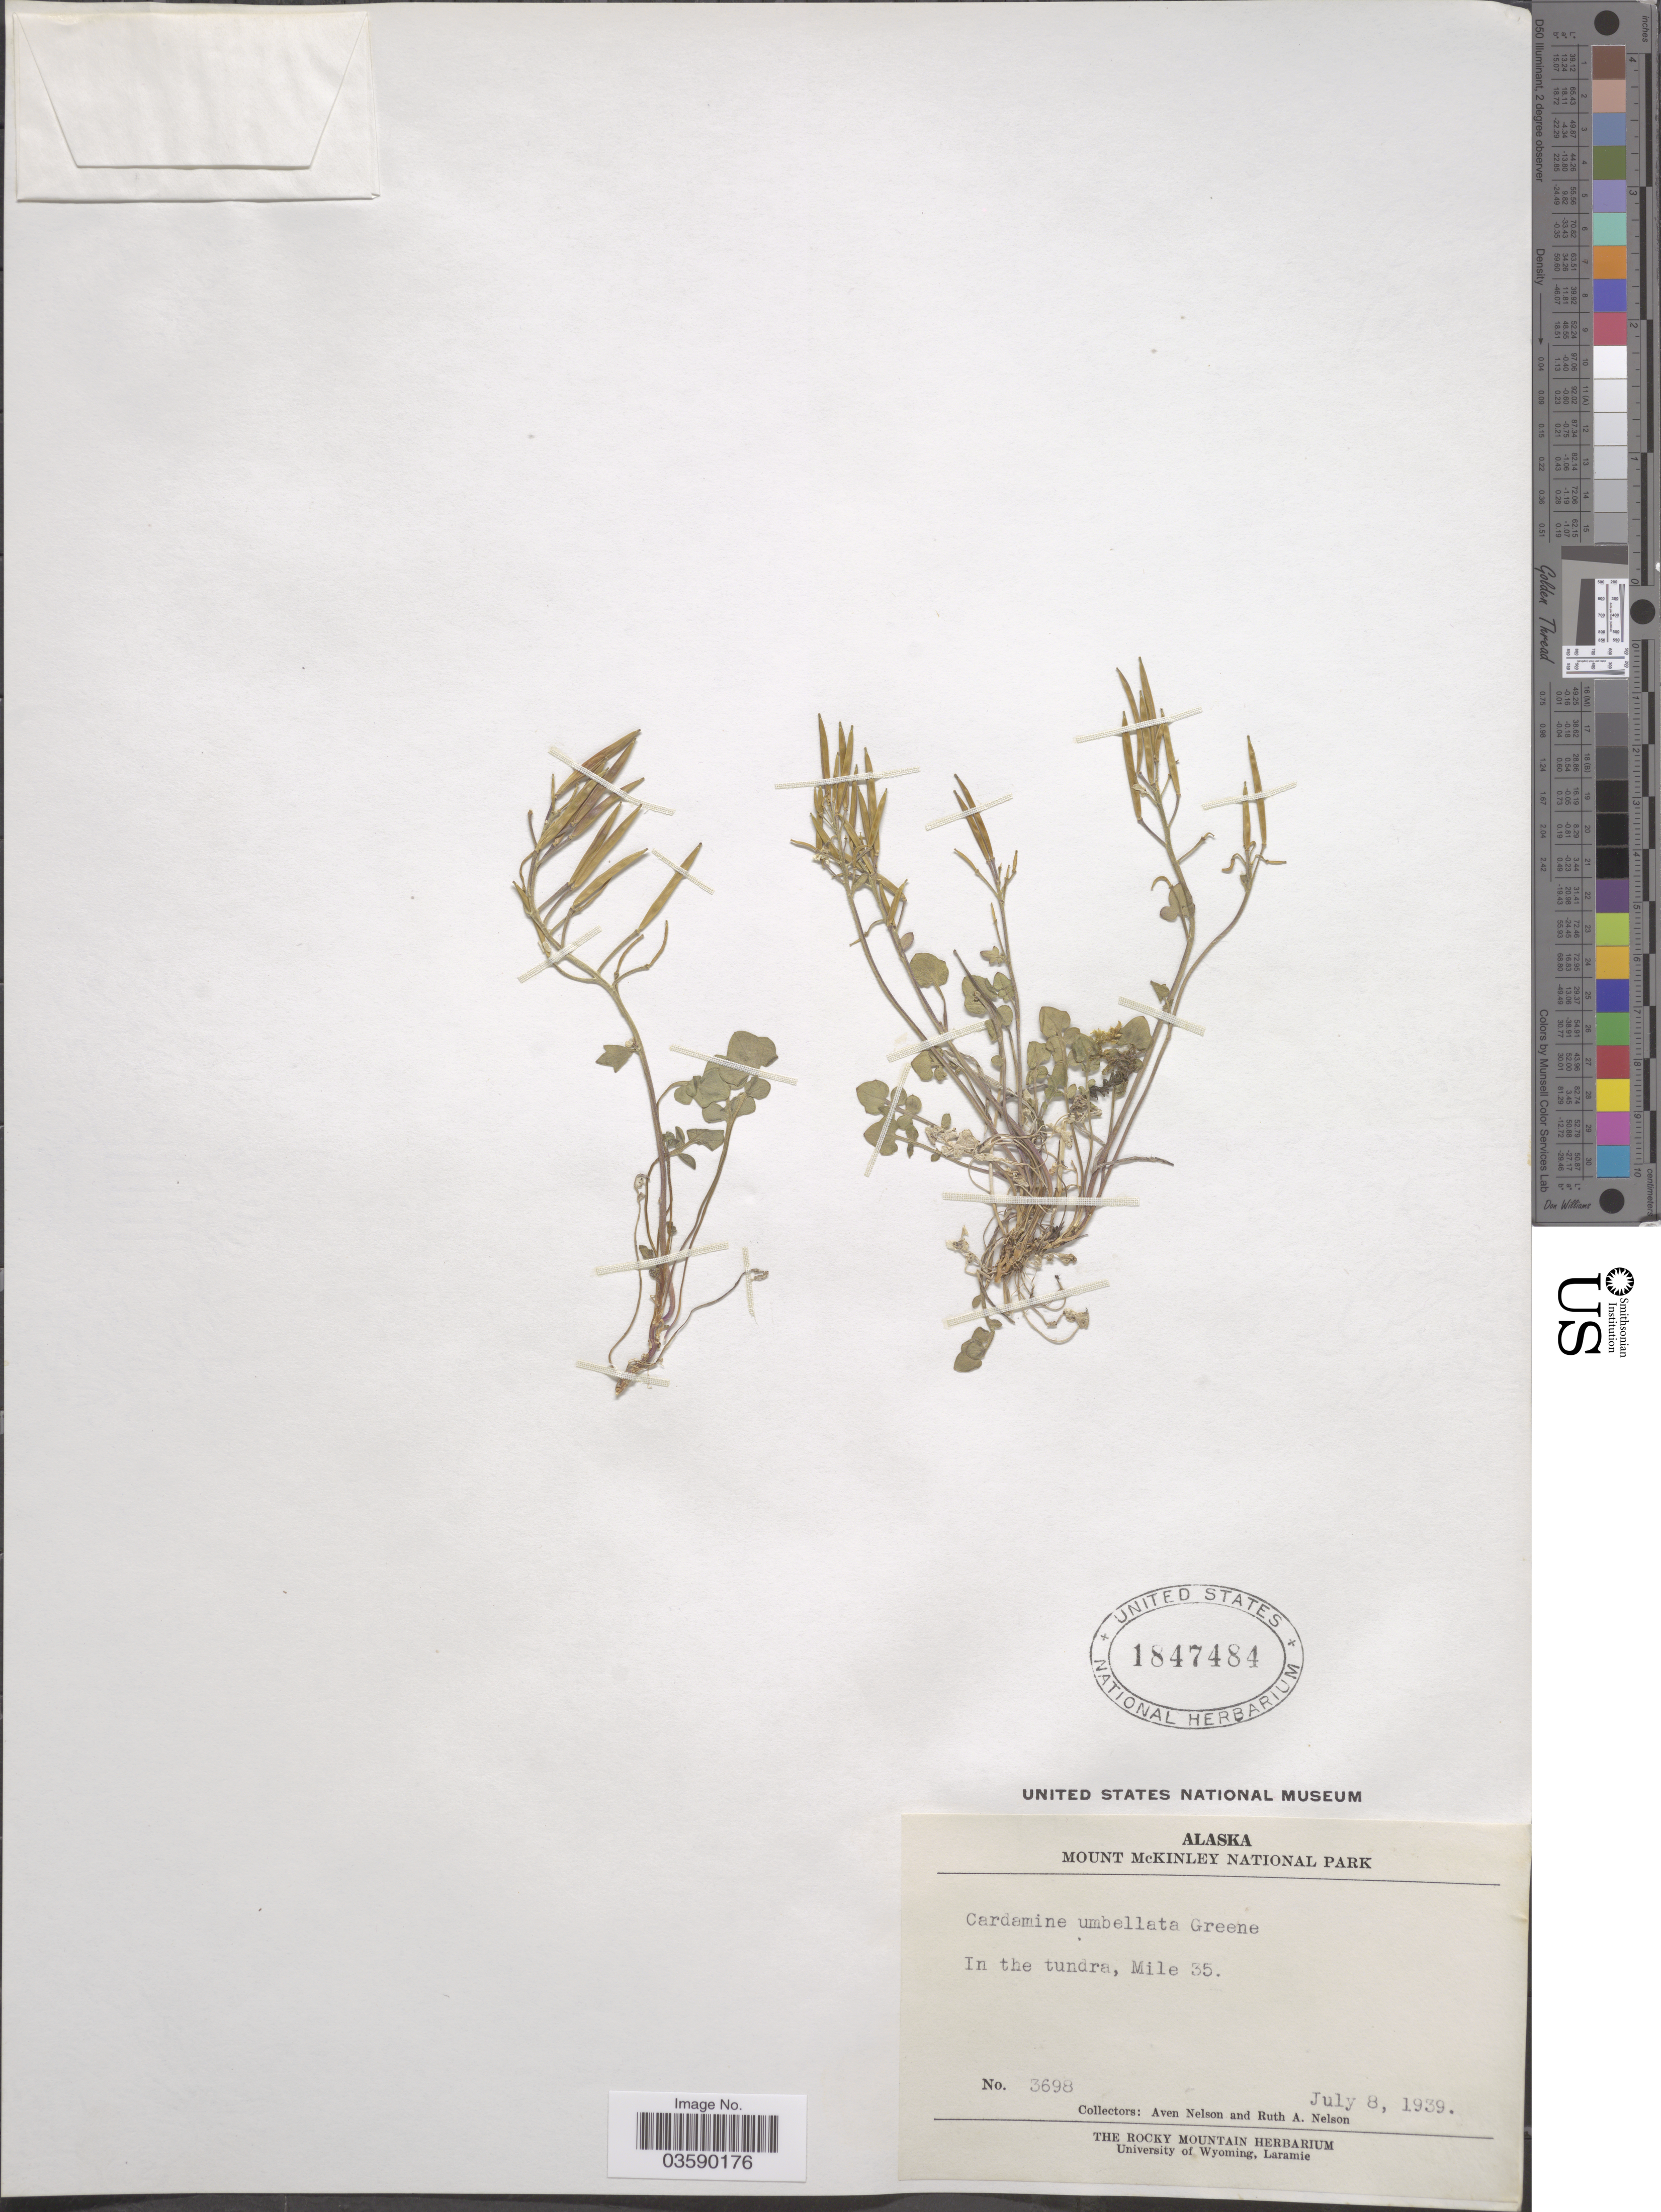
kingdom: Plantae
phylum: Tracheophyta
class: Magnoliopsida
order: Brassicales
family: Brassicaceae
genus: Cardamine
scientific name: Cardamine umbellata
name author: Greene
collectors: A. Nelson & R. A. Nelson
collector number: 3698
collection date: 1939-07-08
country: United States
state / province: Alaska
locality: Mount McKinley National Park. In the tundra, Mile 35.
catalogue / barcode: US 1847484